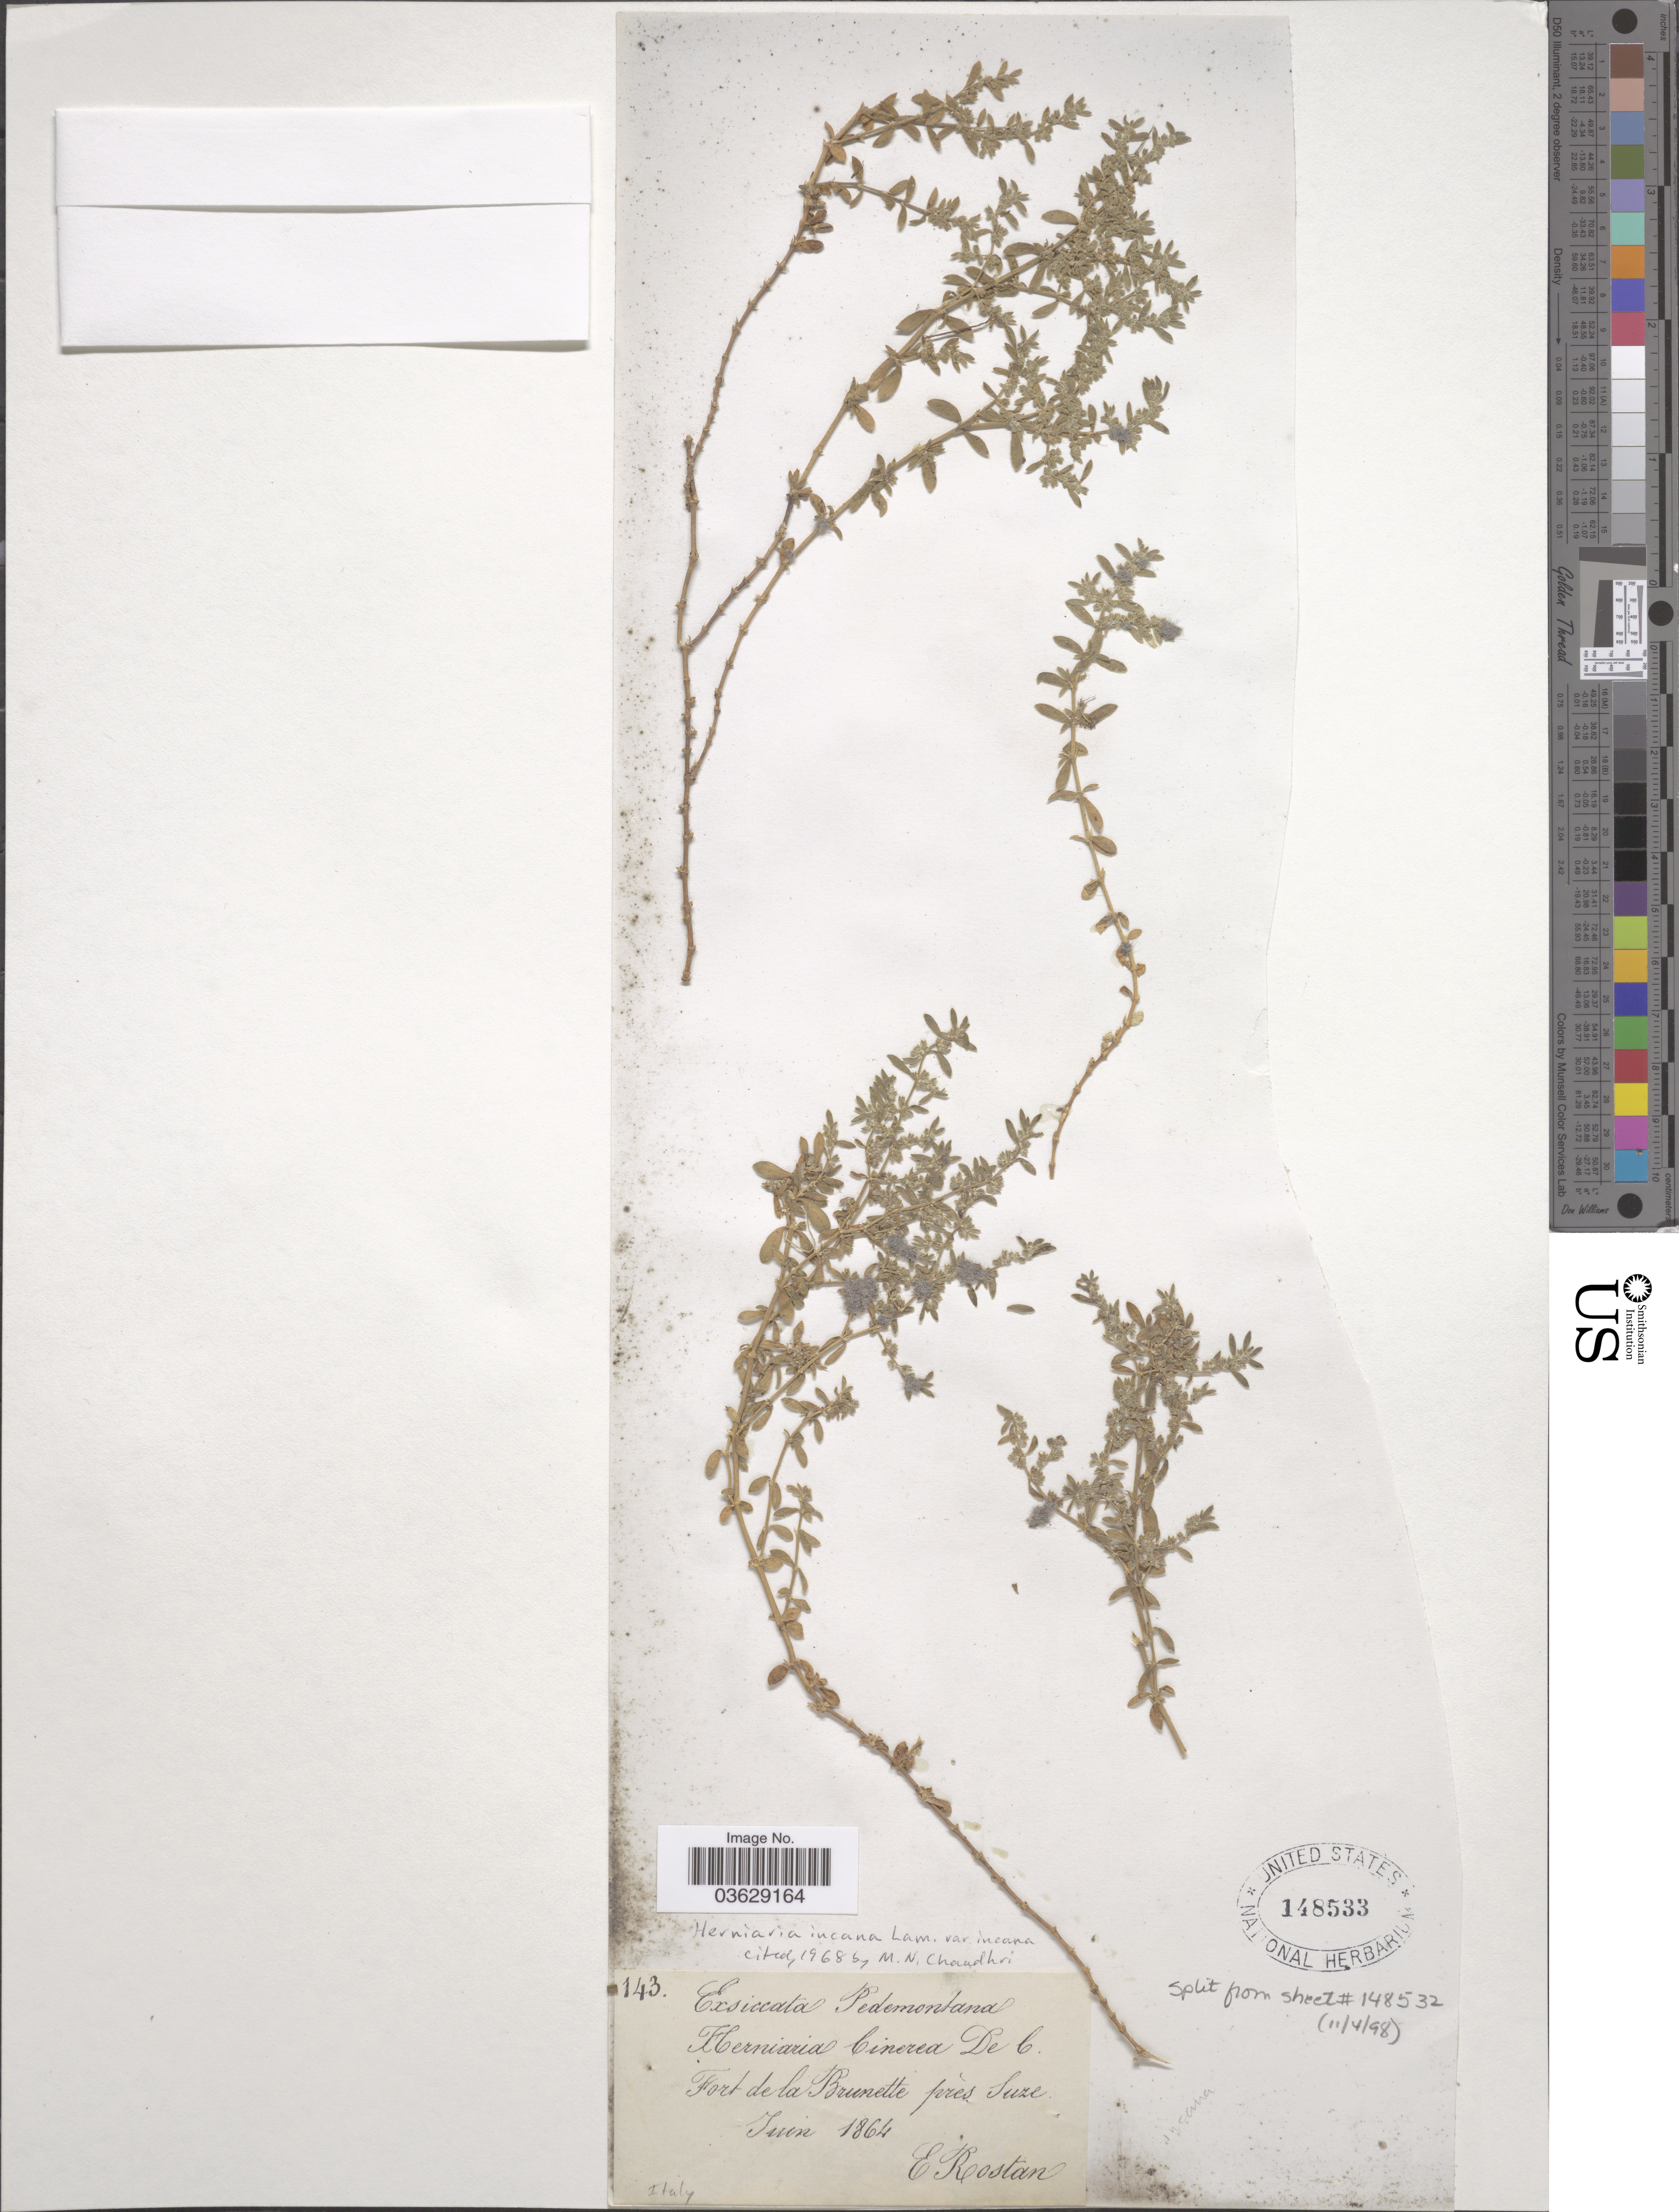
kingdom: Plantae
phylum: Tracheophyta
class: Magnoliopsida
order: Caryophyllales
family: Caryophyllaceae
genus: Herniaria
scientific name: Herniaria incana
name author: Lam.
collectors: E. Rostan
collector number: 143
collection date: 1864-06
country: Italy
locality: Pedemontana. Fort de la Brunette prés Suze.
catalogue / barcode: US 148533